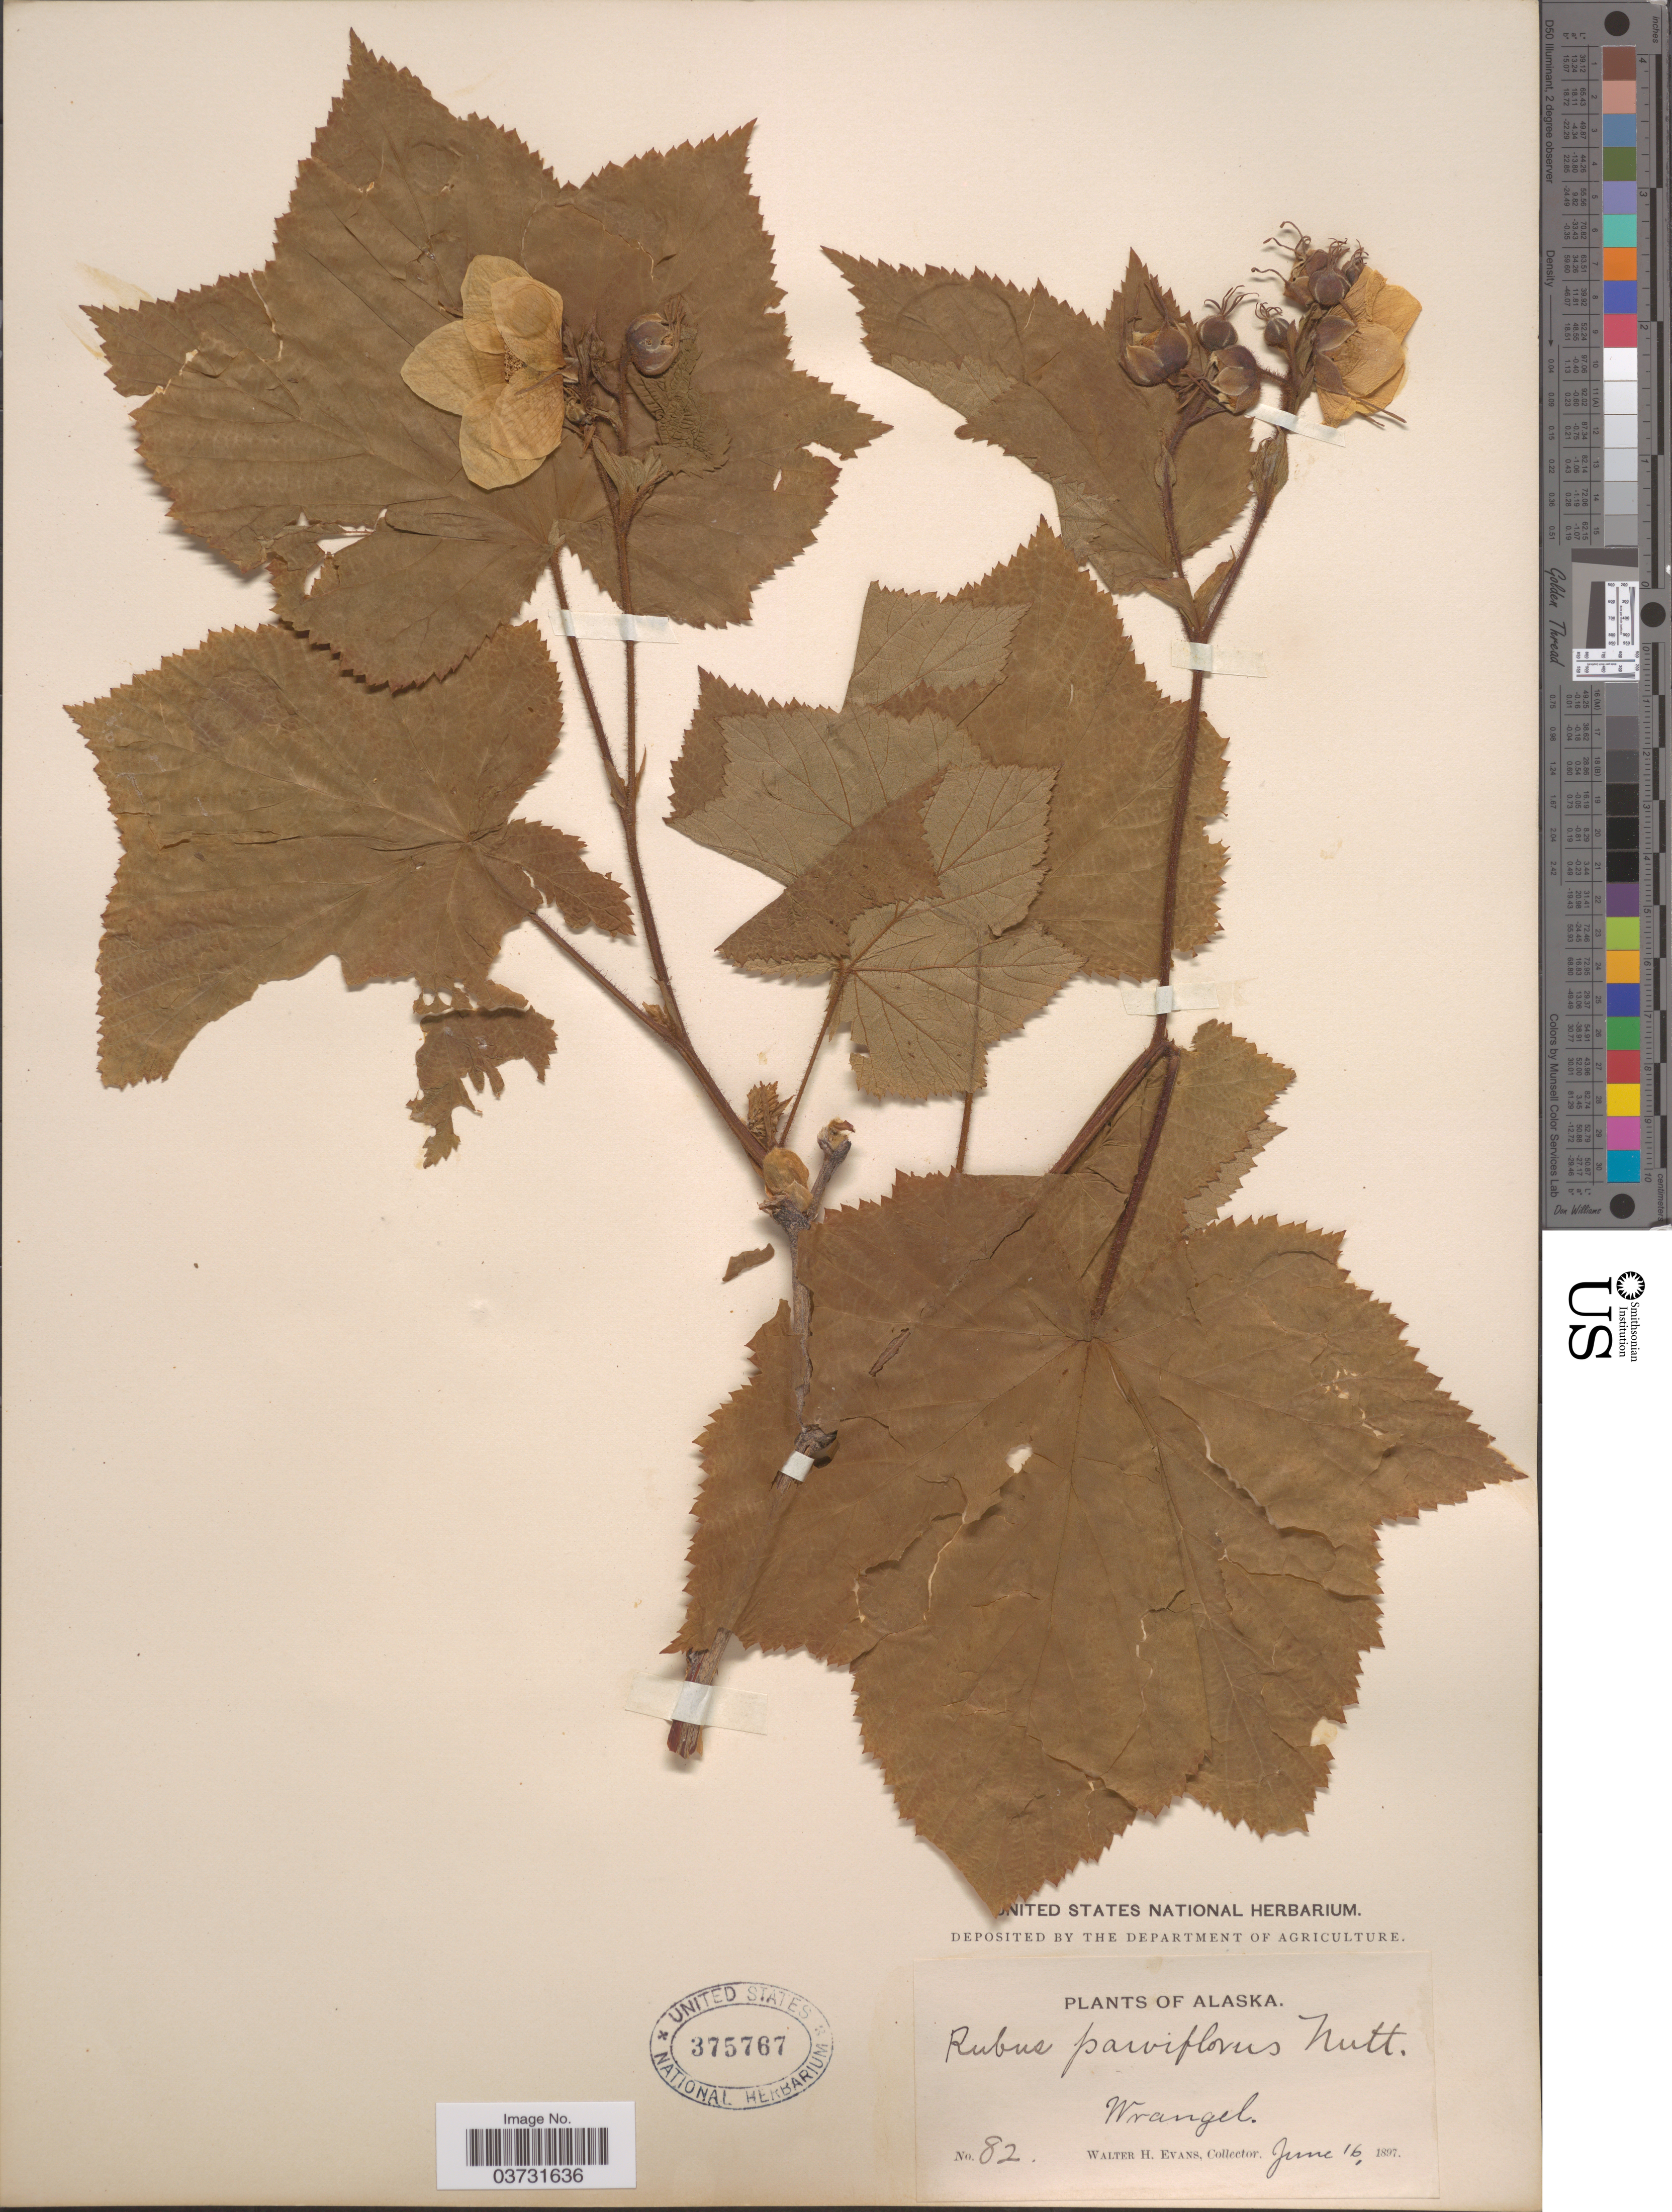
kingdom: Plantae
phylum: Tracheophyta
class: Magnoliopsida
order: Rosales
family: Rosaceae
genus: Rubus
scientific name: Rubus nutkanus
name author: Moc. ex Ser.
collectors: W. H. Evans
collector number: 82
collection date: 1897-06-16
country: United States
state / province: Alaska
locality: Wrangell.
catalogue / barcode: US 375767